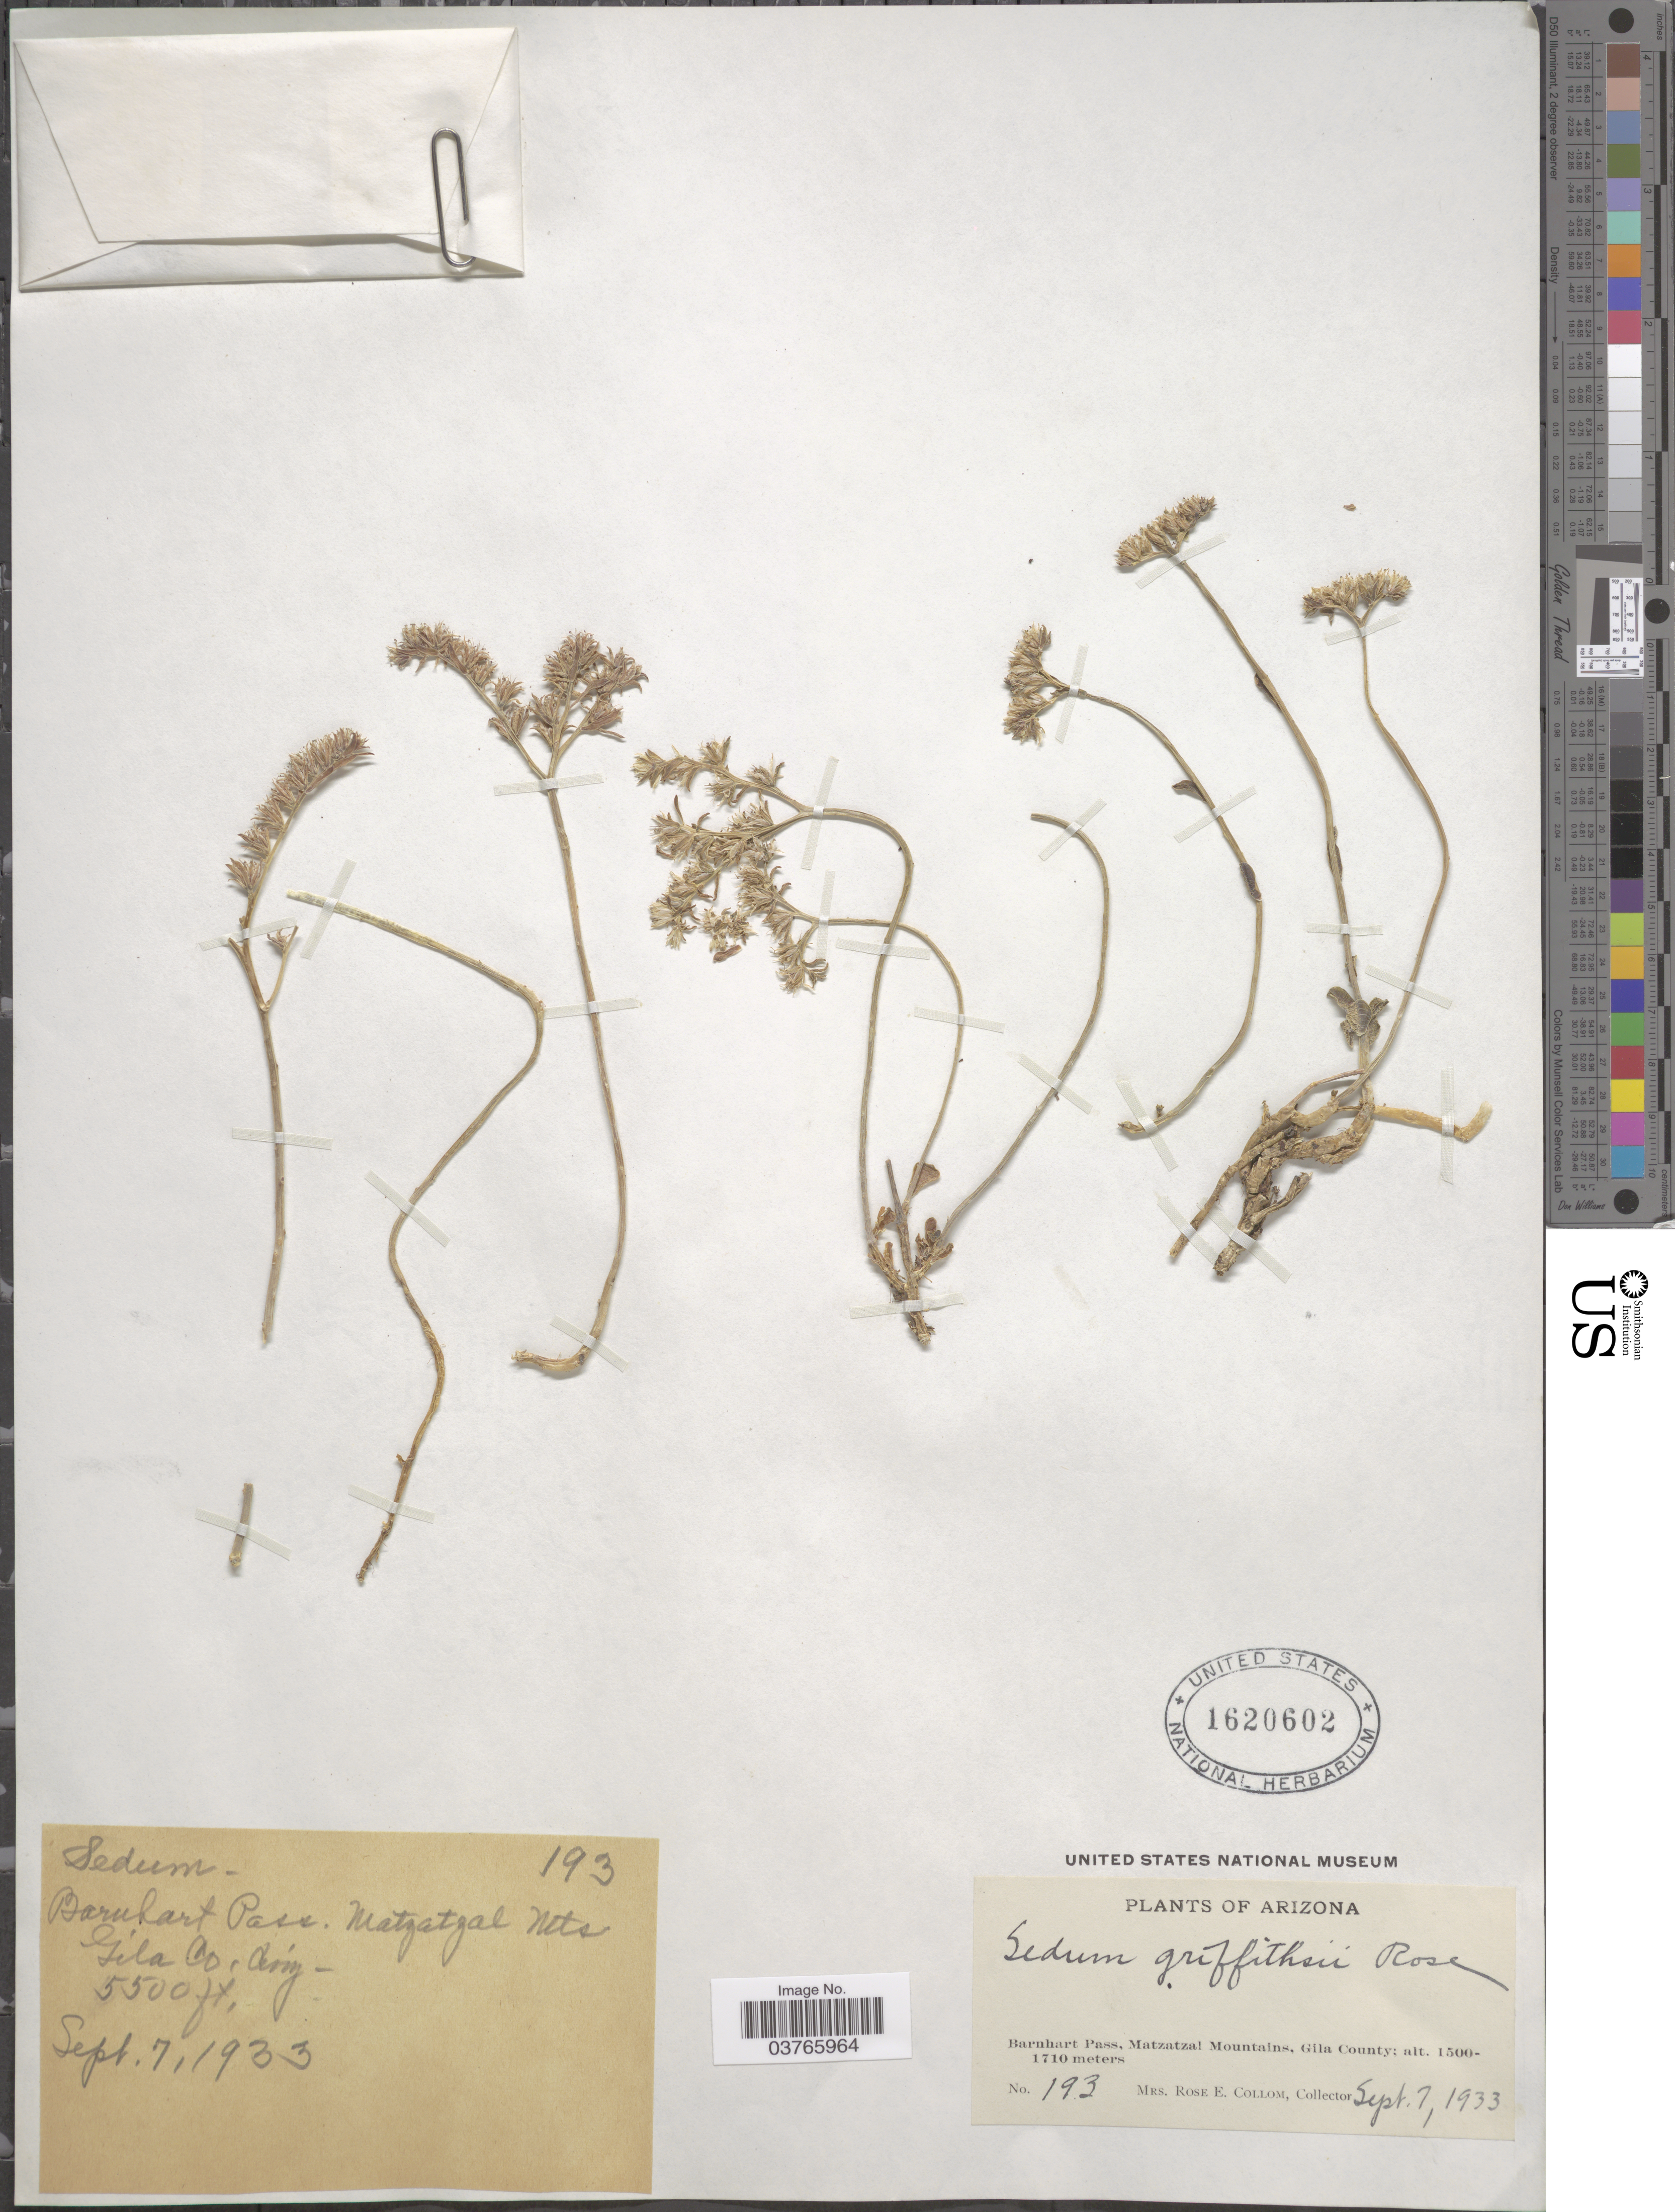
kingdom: Plantae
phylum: Tracheophyta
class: Magnoliopsida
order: Saxifragales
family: Crassulaceae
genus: Sedum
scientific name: Sedum griffithsii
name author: Rose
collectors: R. E. Collom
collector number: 193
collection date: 1933-09-07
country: United States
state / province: Arizona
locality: Barnhart Pass, Matzatzal Mountains, Gila County.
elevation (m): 1676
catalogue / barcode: US 1620602